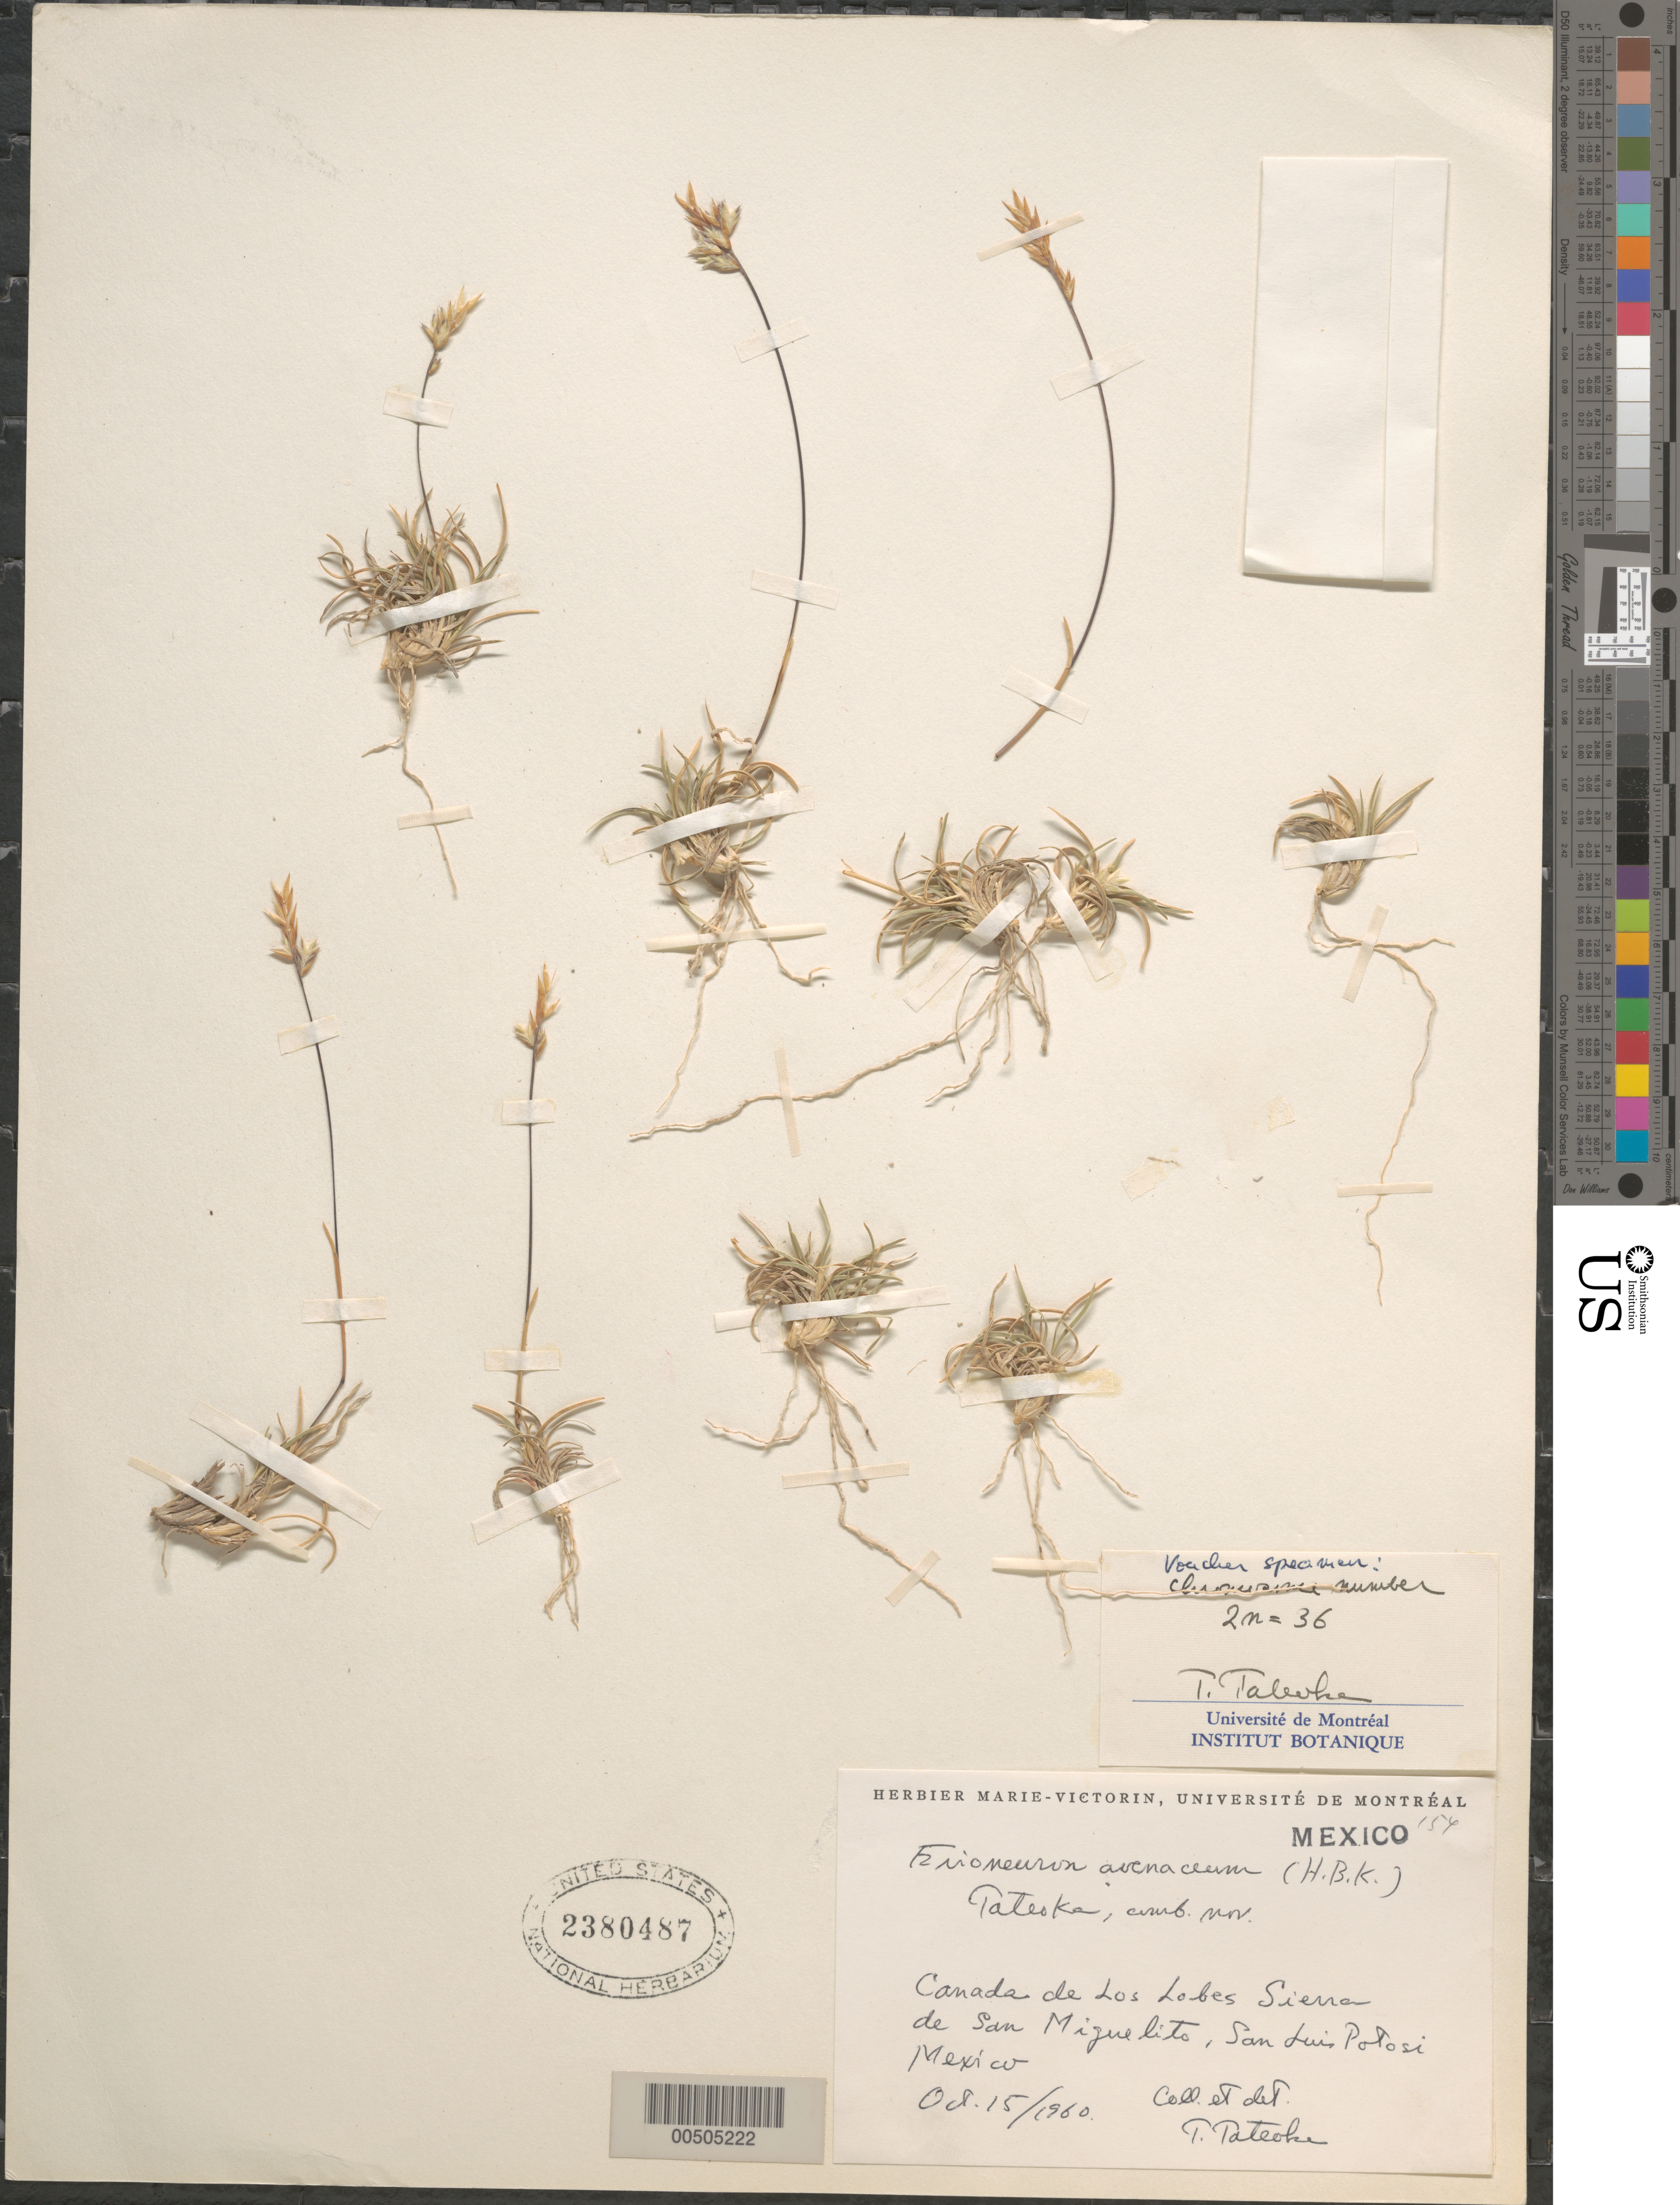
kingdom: Plantae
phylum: Tracheophyta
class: Liliopsida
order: Poales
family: Poaceae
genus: Erioneuron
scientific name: Erioneuron avenaceum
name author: (Kunth) Tateoka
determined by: Tateoke, T.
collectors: T. Tateoke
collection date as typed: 15 Oct 1960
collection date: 1960-10-15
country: Mexico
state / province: San Luis Potosi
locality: Canada de Los Lobes Sierra de San Miguelito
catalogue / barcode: US 2380487